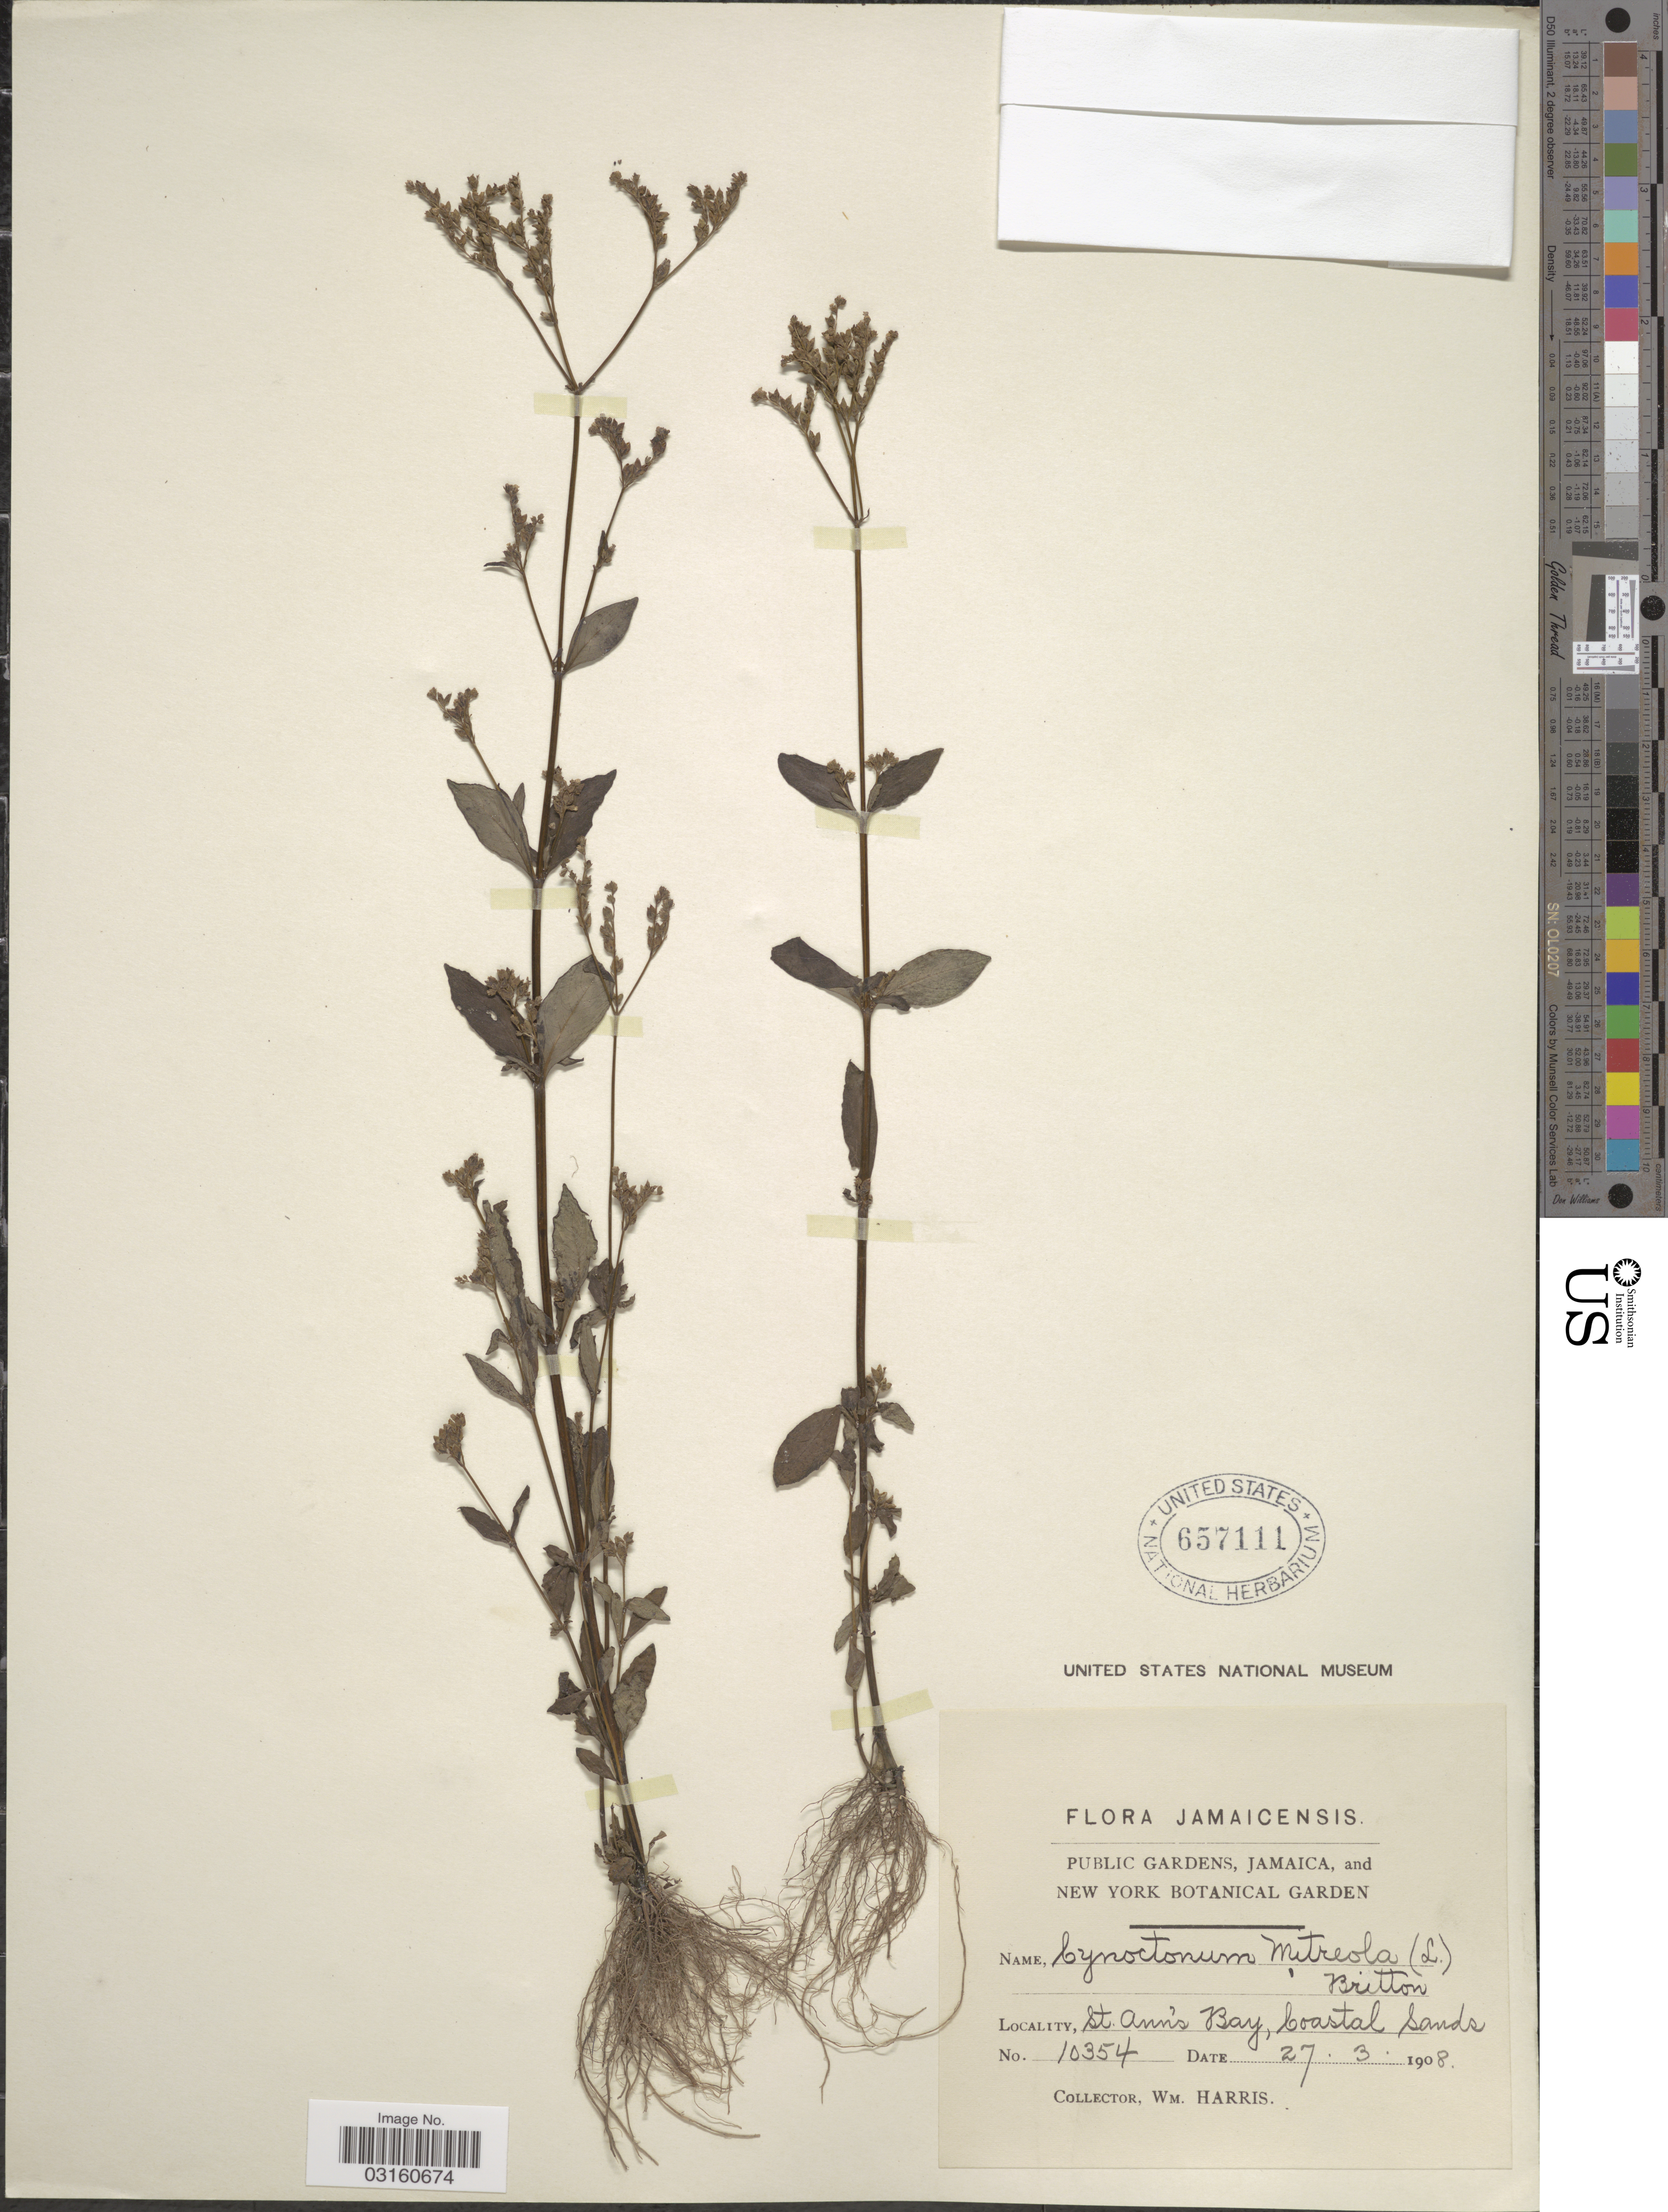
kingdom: Plantae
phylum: Tracheophyta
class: Magnoliopsida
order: Gentianales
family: Loganiaceae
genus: Mitreola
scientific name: Mitreola petiolata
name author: (J.F. Gmel.) Torr. & A. Gray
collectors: W. H. Harris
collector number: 10354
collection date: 1908-03-27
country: Jamaica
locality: St. Ann's Bay, Coastal Sands.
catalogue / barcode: US 657111